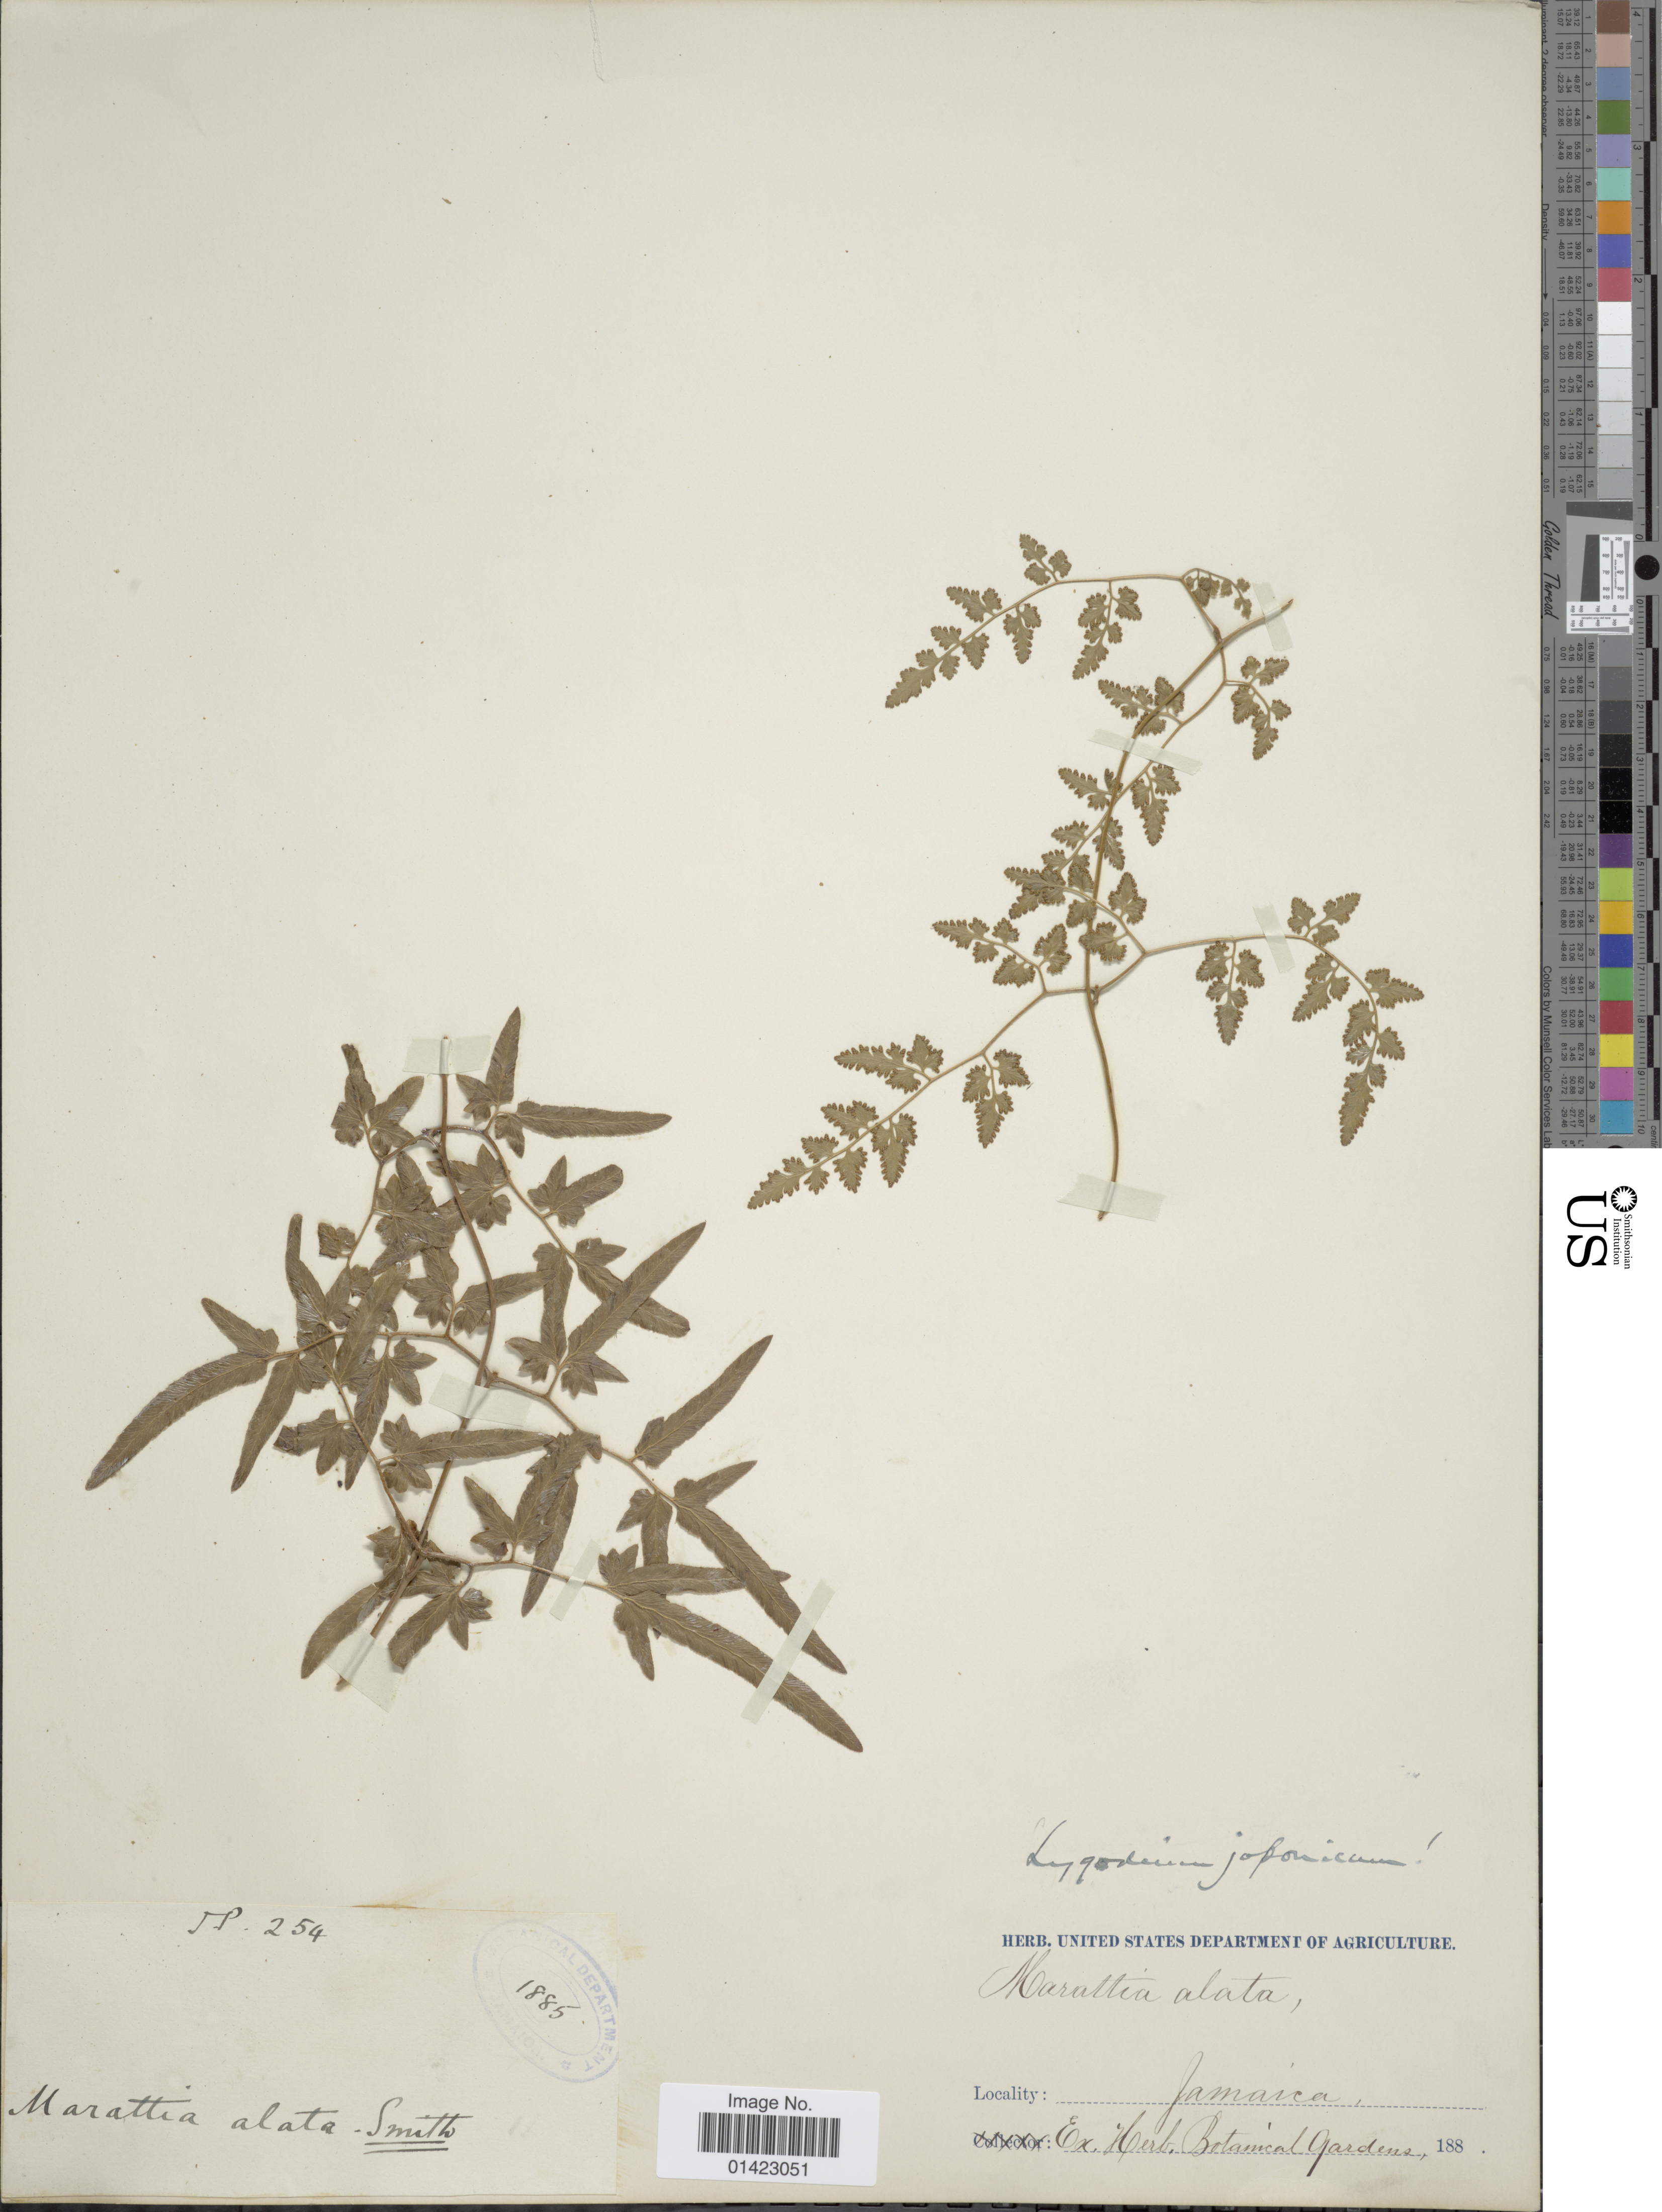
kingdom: Plantae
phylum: Tracheophyta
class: Polypodiopsida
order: Schizaeales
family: Lygodiaceae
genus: Lygodium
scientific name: Lygodium japonicum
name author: (Thunb.) Sw.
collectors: -- Smith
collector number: J.P.254*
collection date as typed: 188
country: Jamaica